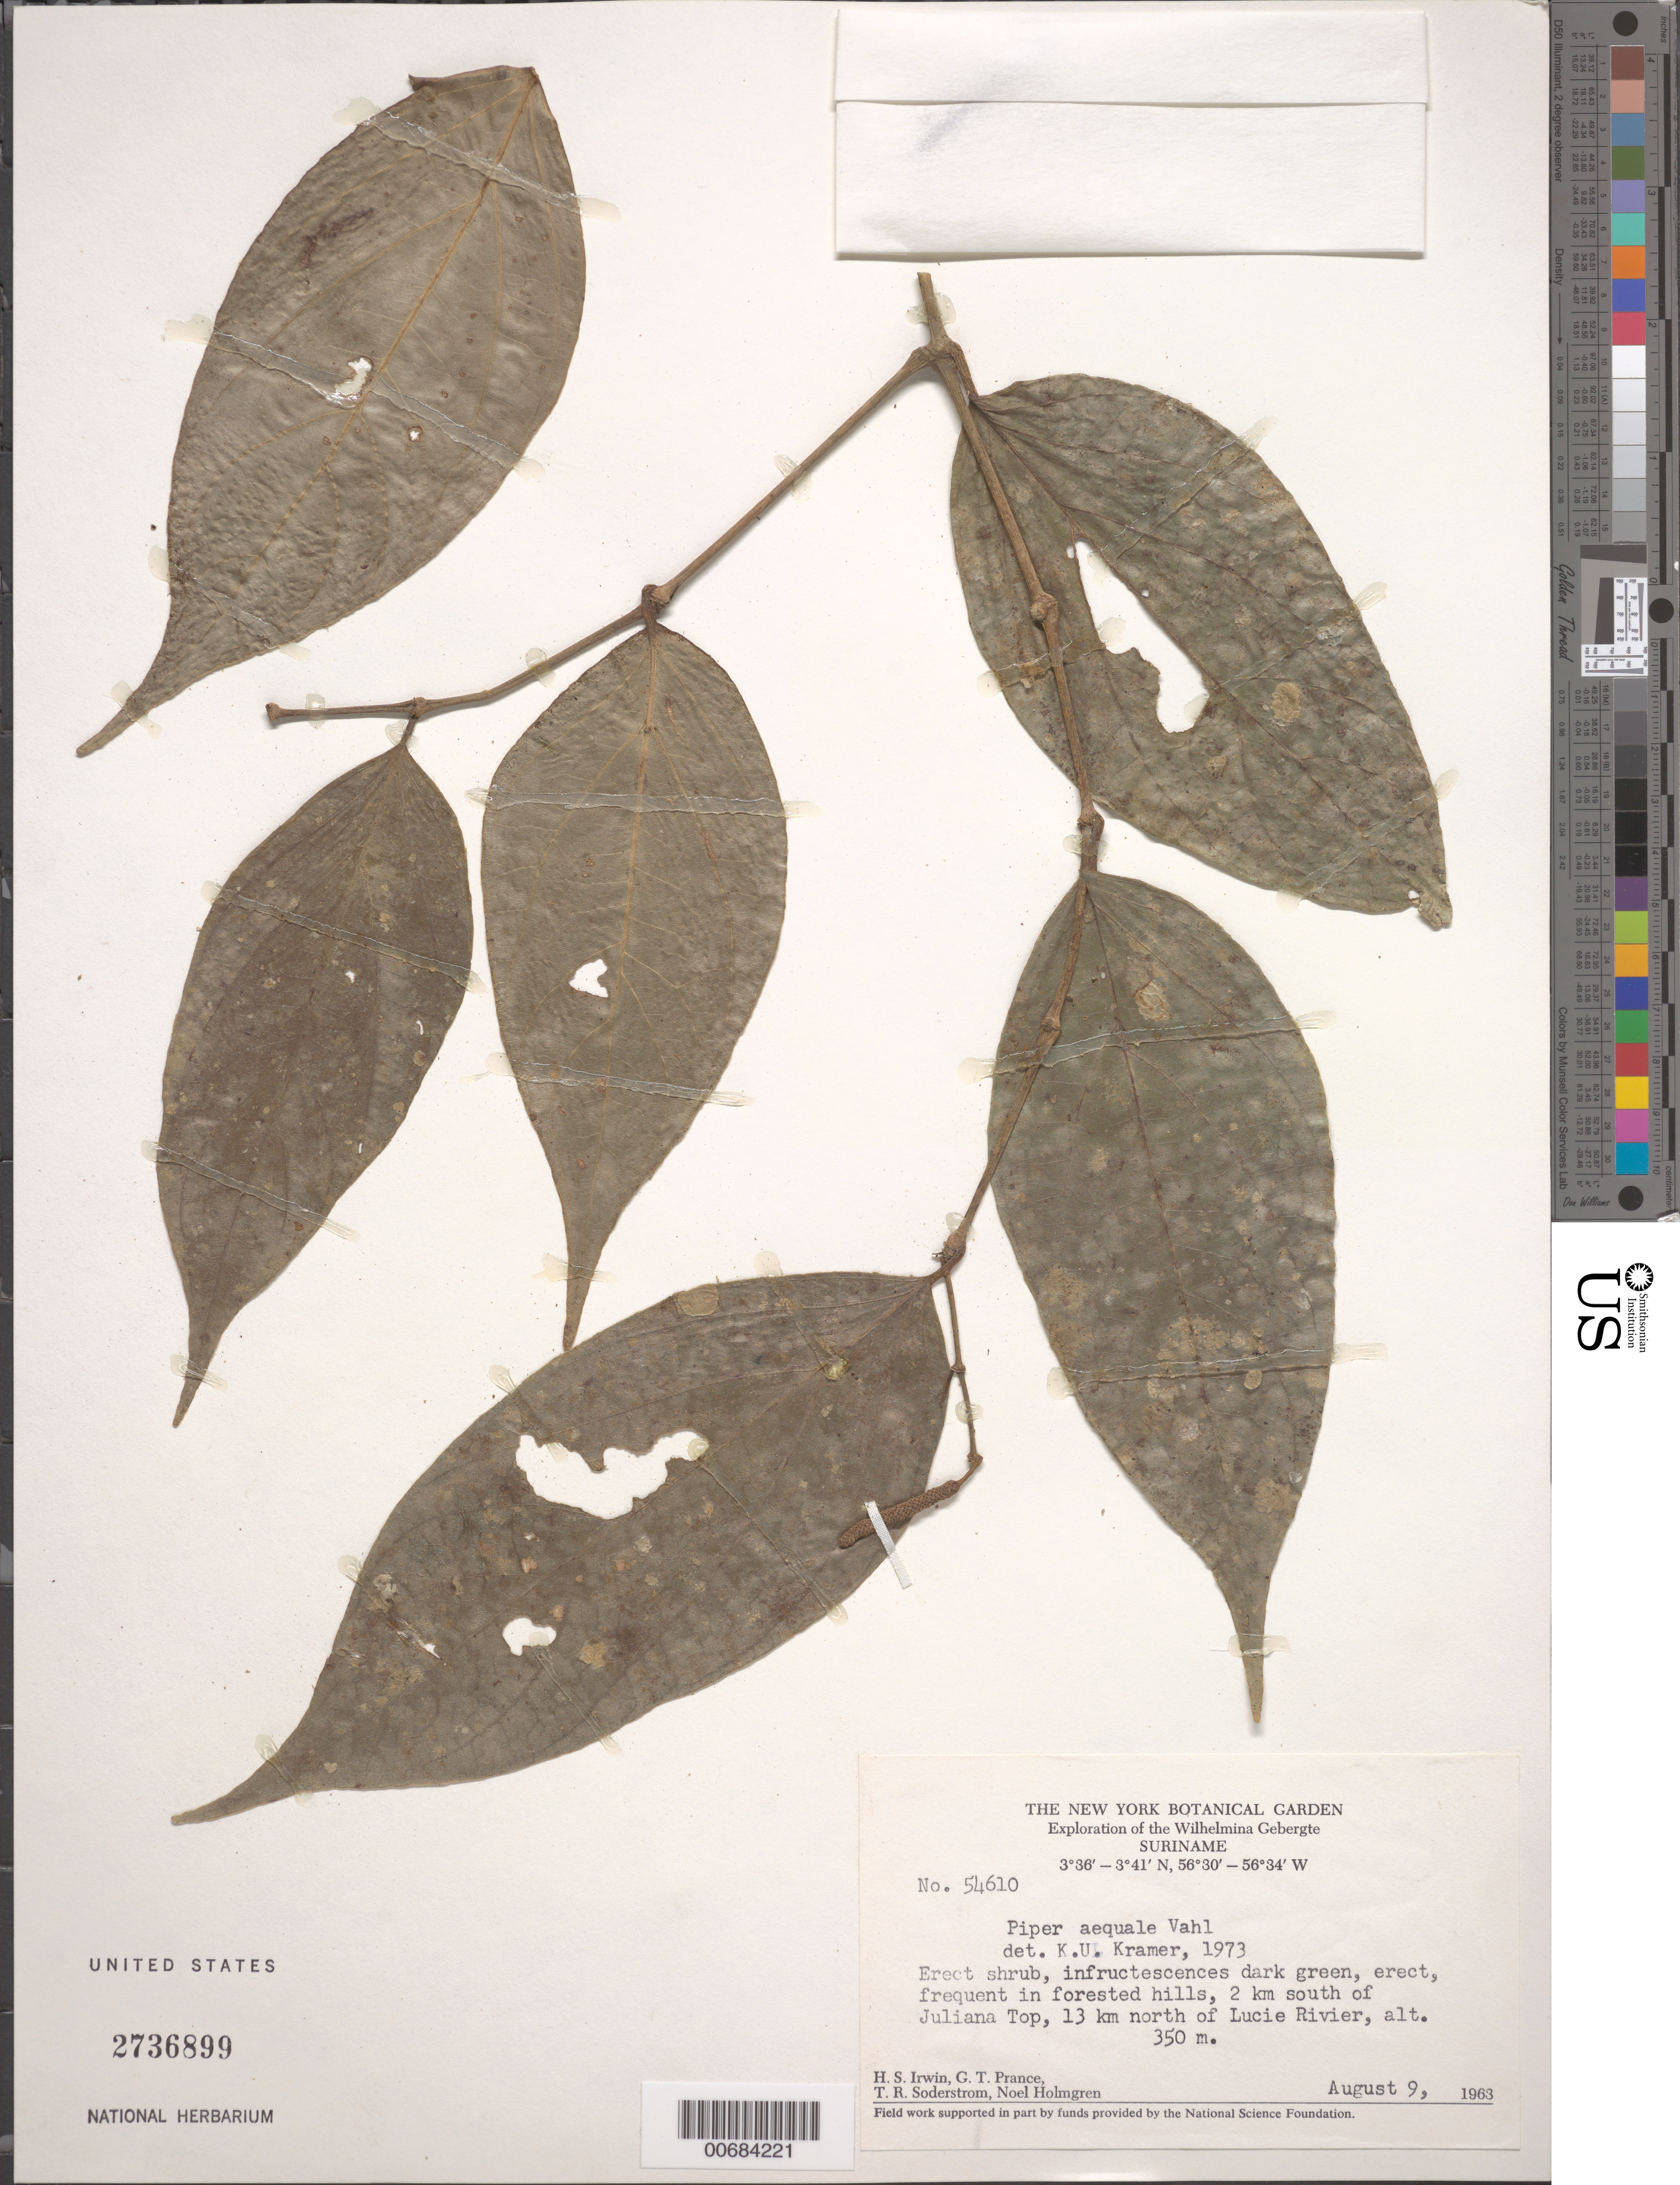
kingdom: Plantae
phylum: Tracheophyta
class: Magnoliopsida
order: Piperales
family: Piperaceae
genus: Piper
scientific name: Piper aequale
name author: Vahl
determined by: Kramer, K. U.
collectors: H. Irwin, G. T. Prance, T. R. Soderstrom & N. H. Holmgren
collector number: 54610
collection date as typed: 9-Aug-63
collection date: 1963-08-09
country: Suriname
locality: Wilhelminagebergte (Wilhelmina Mts.), 2 km S of Juliana Top, 13 km N of Lucie R.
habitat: Forested hills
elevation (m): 350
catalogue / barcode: US 2736899